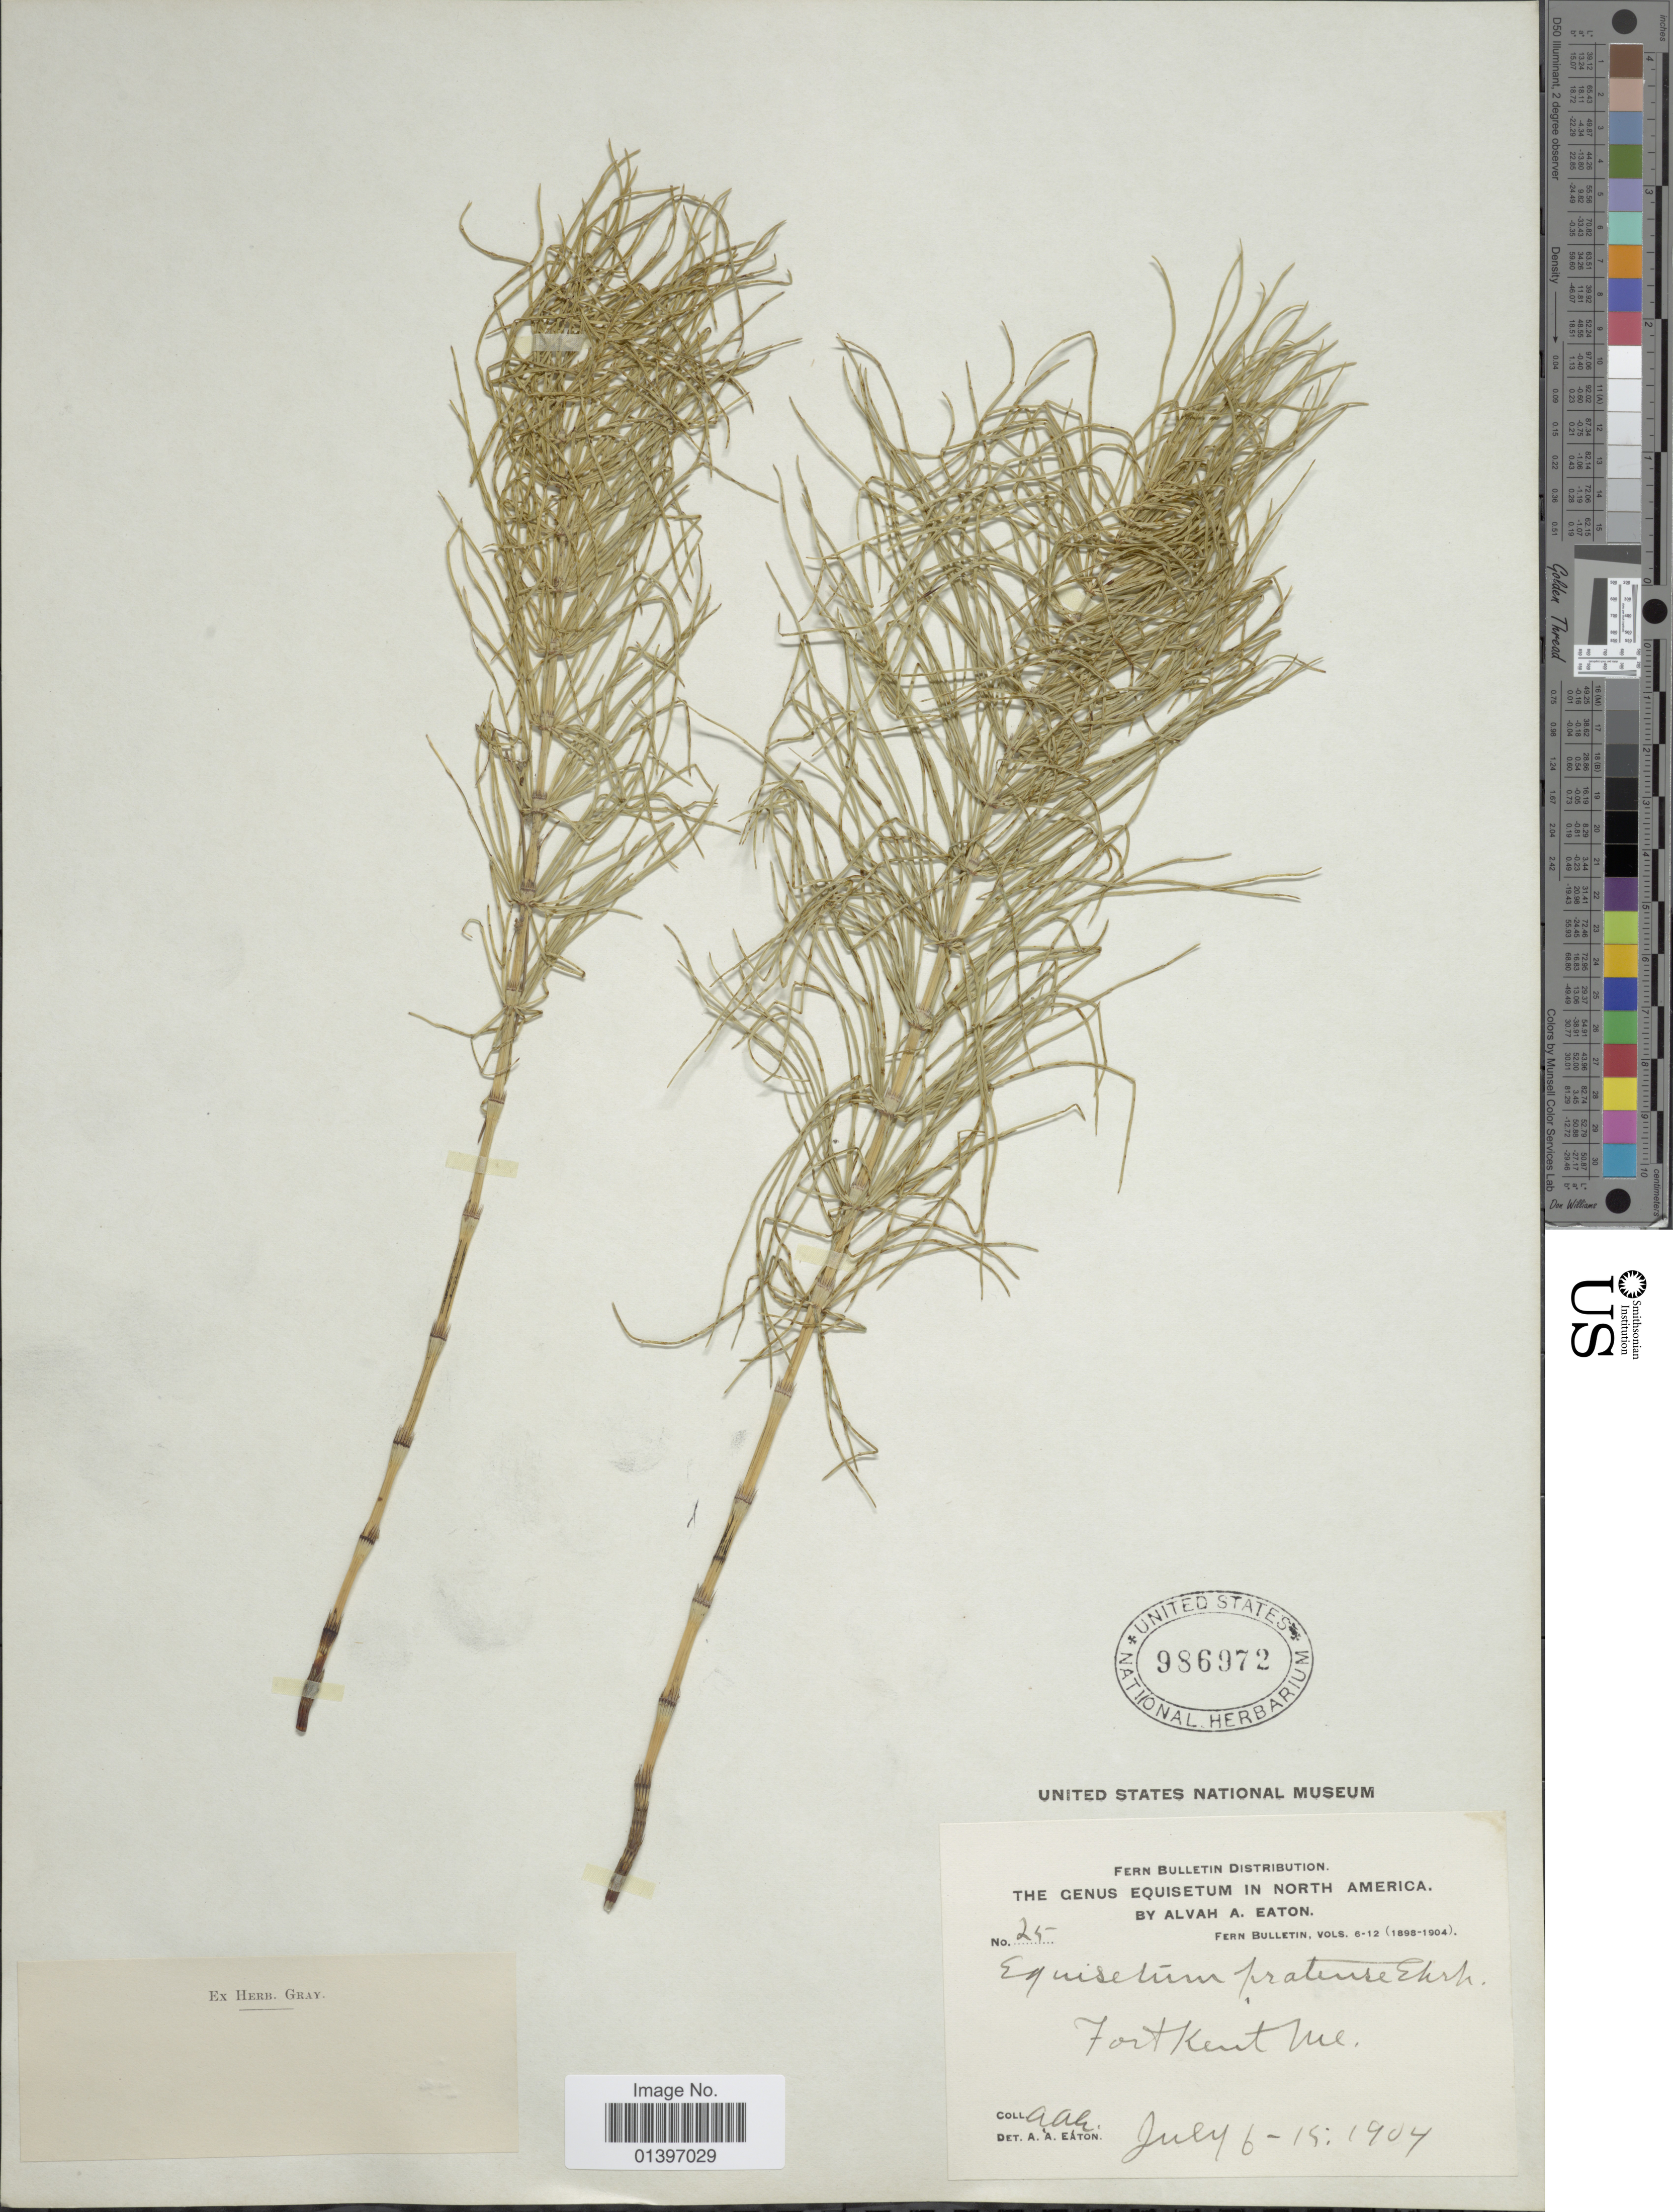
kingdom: Plantae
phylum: Tracheophyta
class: Polypodiopsida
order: Equisetales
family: Equisetaceae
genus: Equisetum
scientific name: Equisetum pratense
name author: Ehrh.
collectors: A. A. Eaton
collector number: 25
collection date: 1904-07-06/1904-07-15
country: United States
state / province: Maine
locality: Fort Kent ME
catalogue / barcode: US 986972